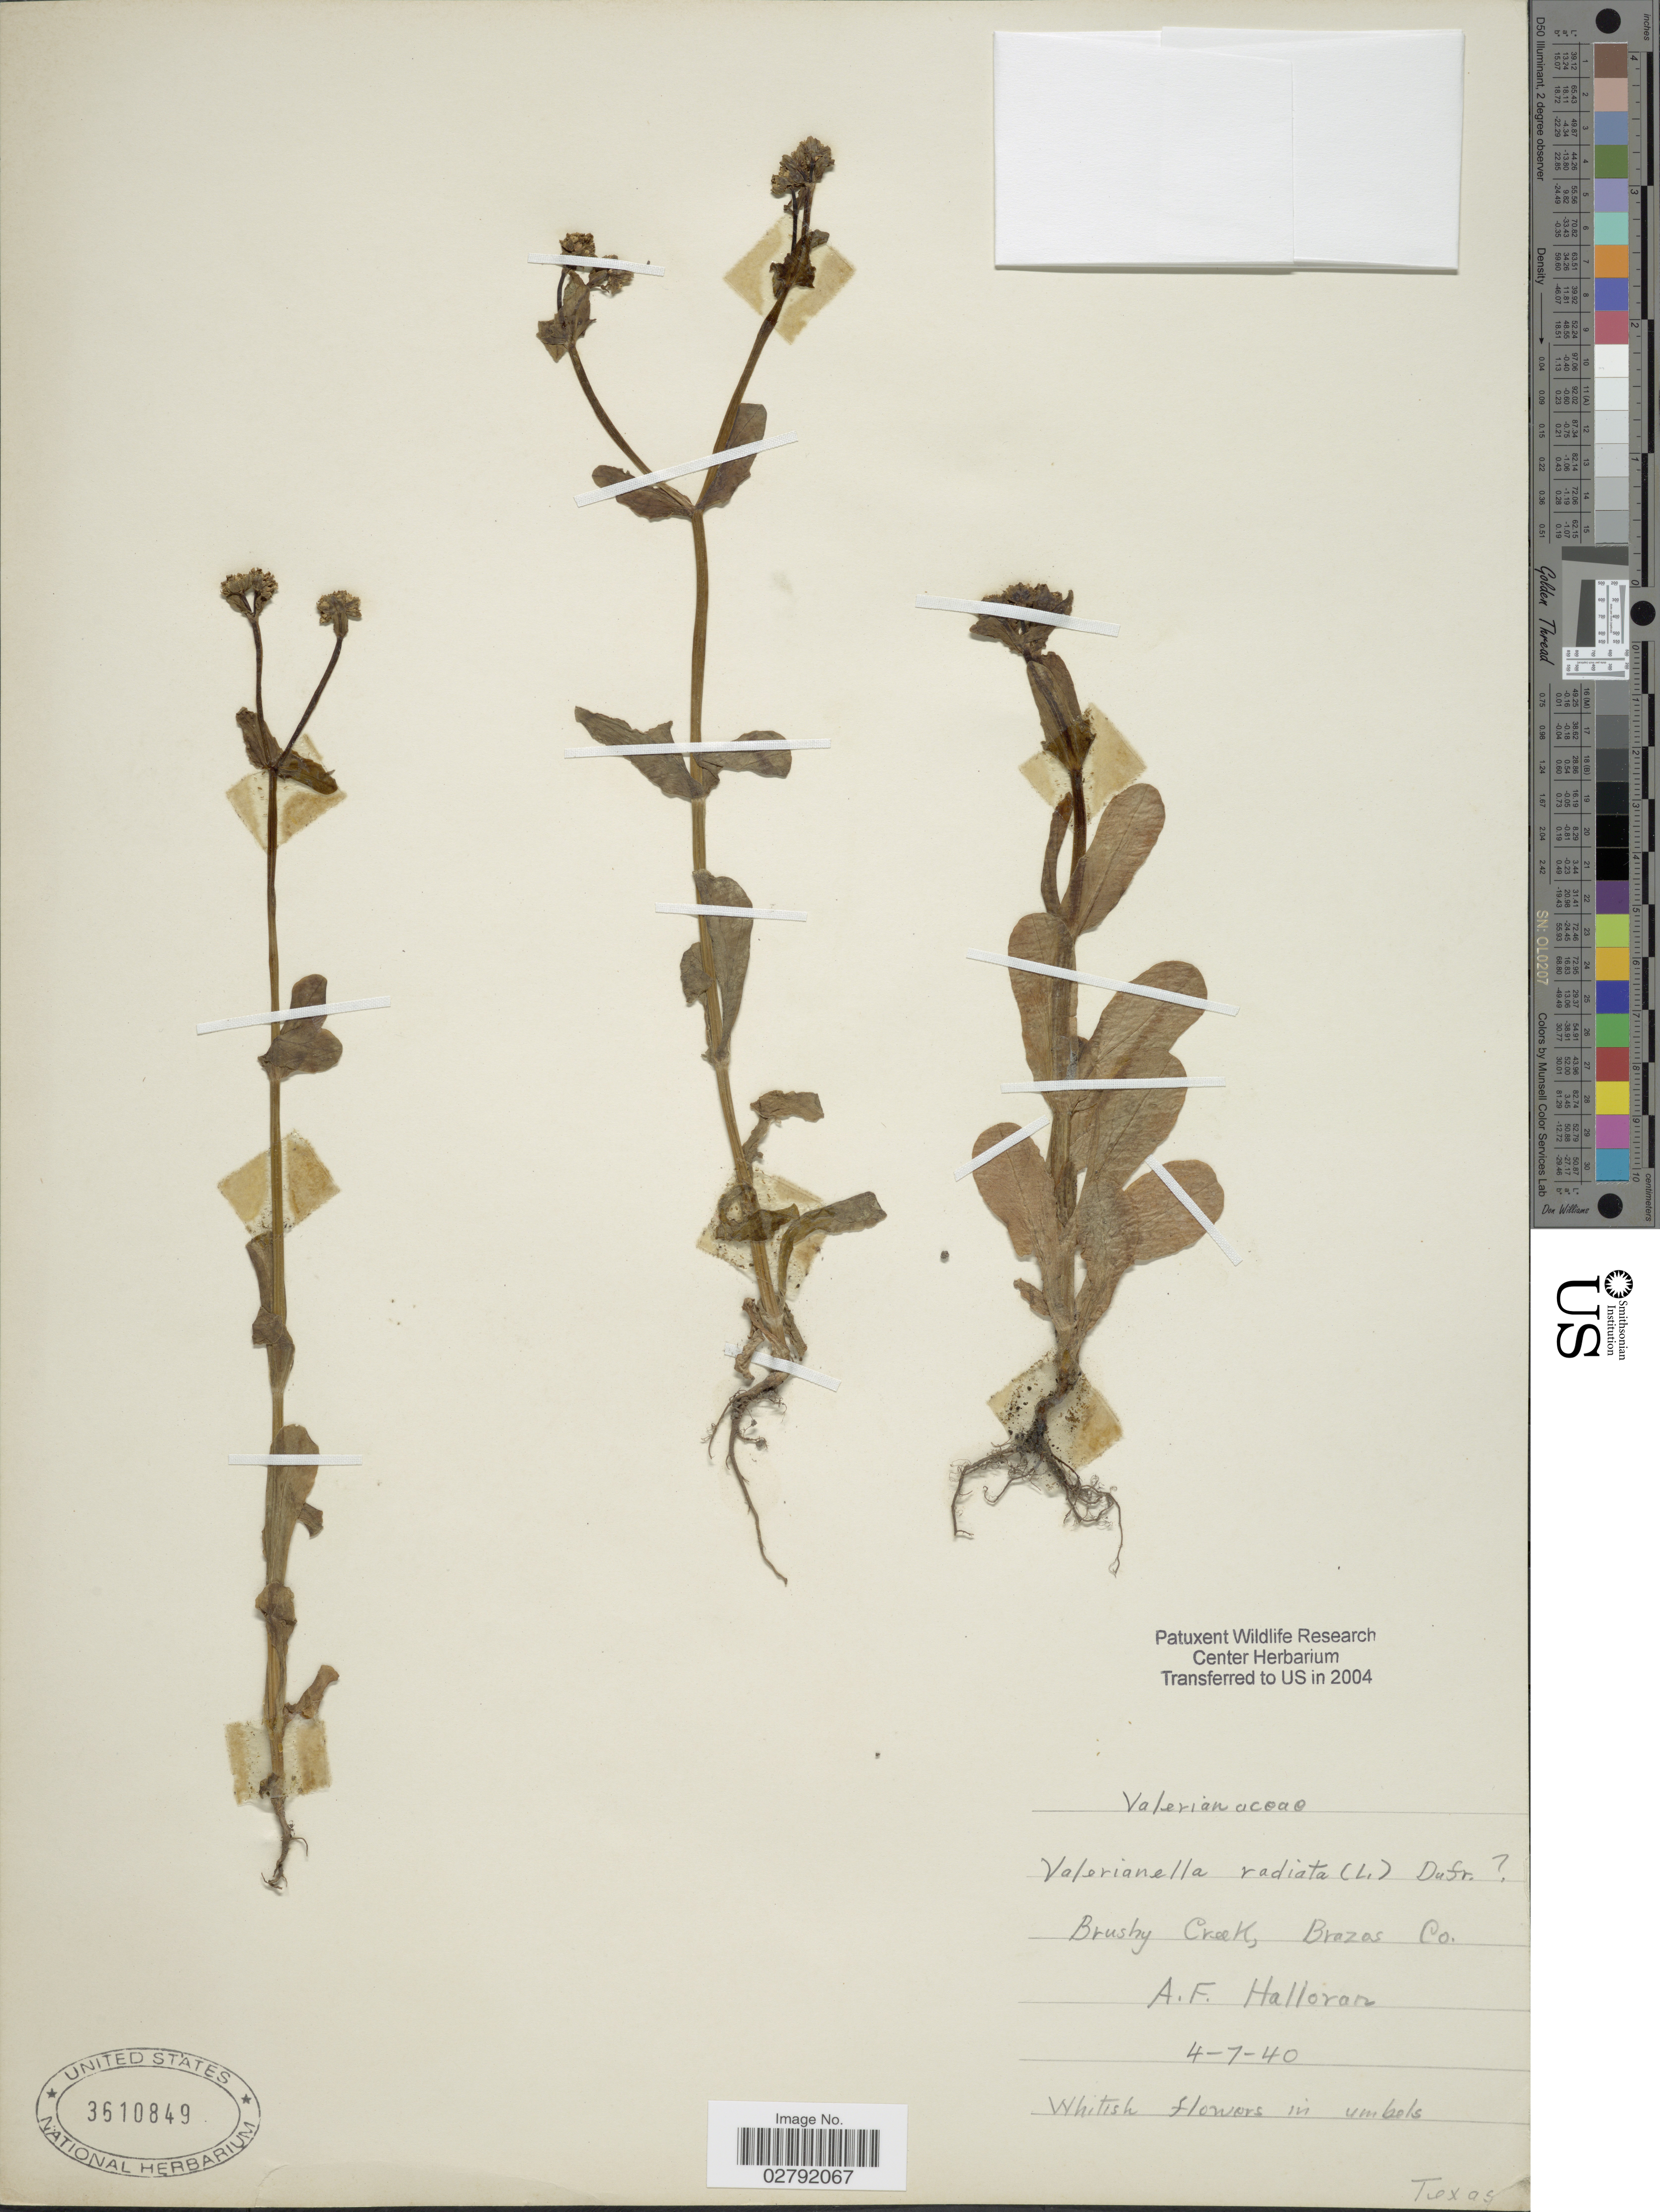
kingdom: Plantae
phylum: Tracheophyta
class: Magnoliopsida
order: Dipsacales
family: Caprifoliaceae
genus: Valerianella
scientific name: Valerianella radiata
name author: (L.) Dufr.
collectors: A. Halloran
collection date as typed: Transcribed d/m/y: 7/4/40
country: United States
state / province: Texas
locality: Brushy Creek, Brazos Co.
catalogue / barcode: US 3610849